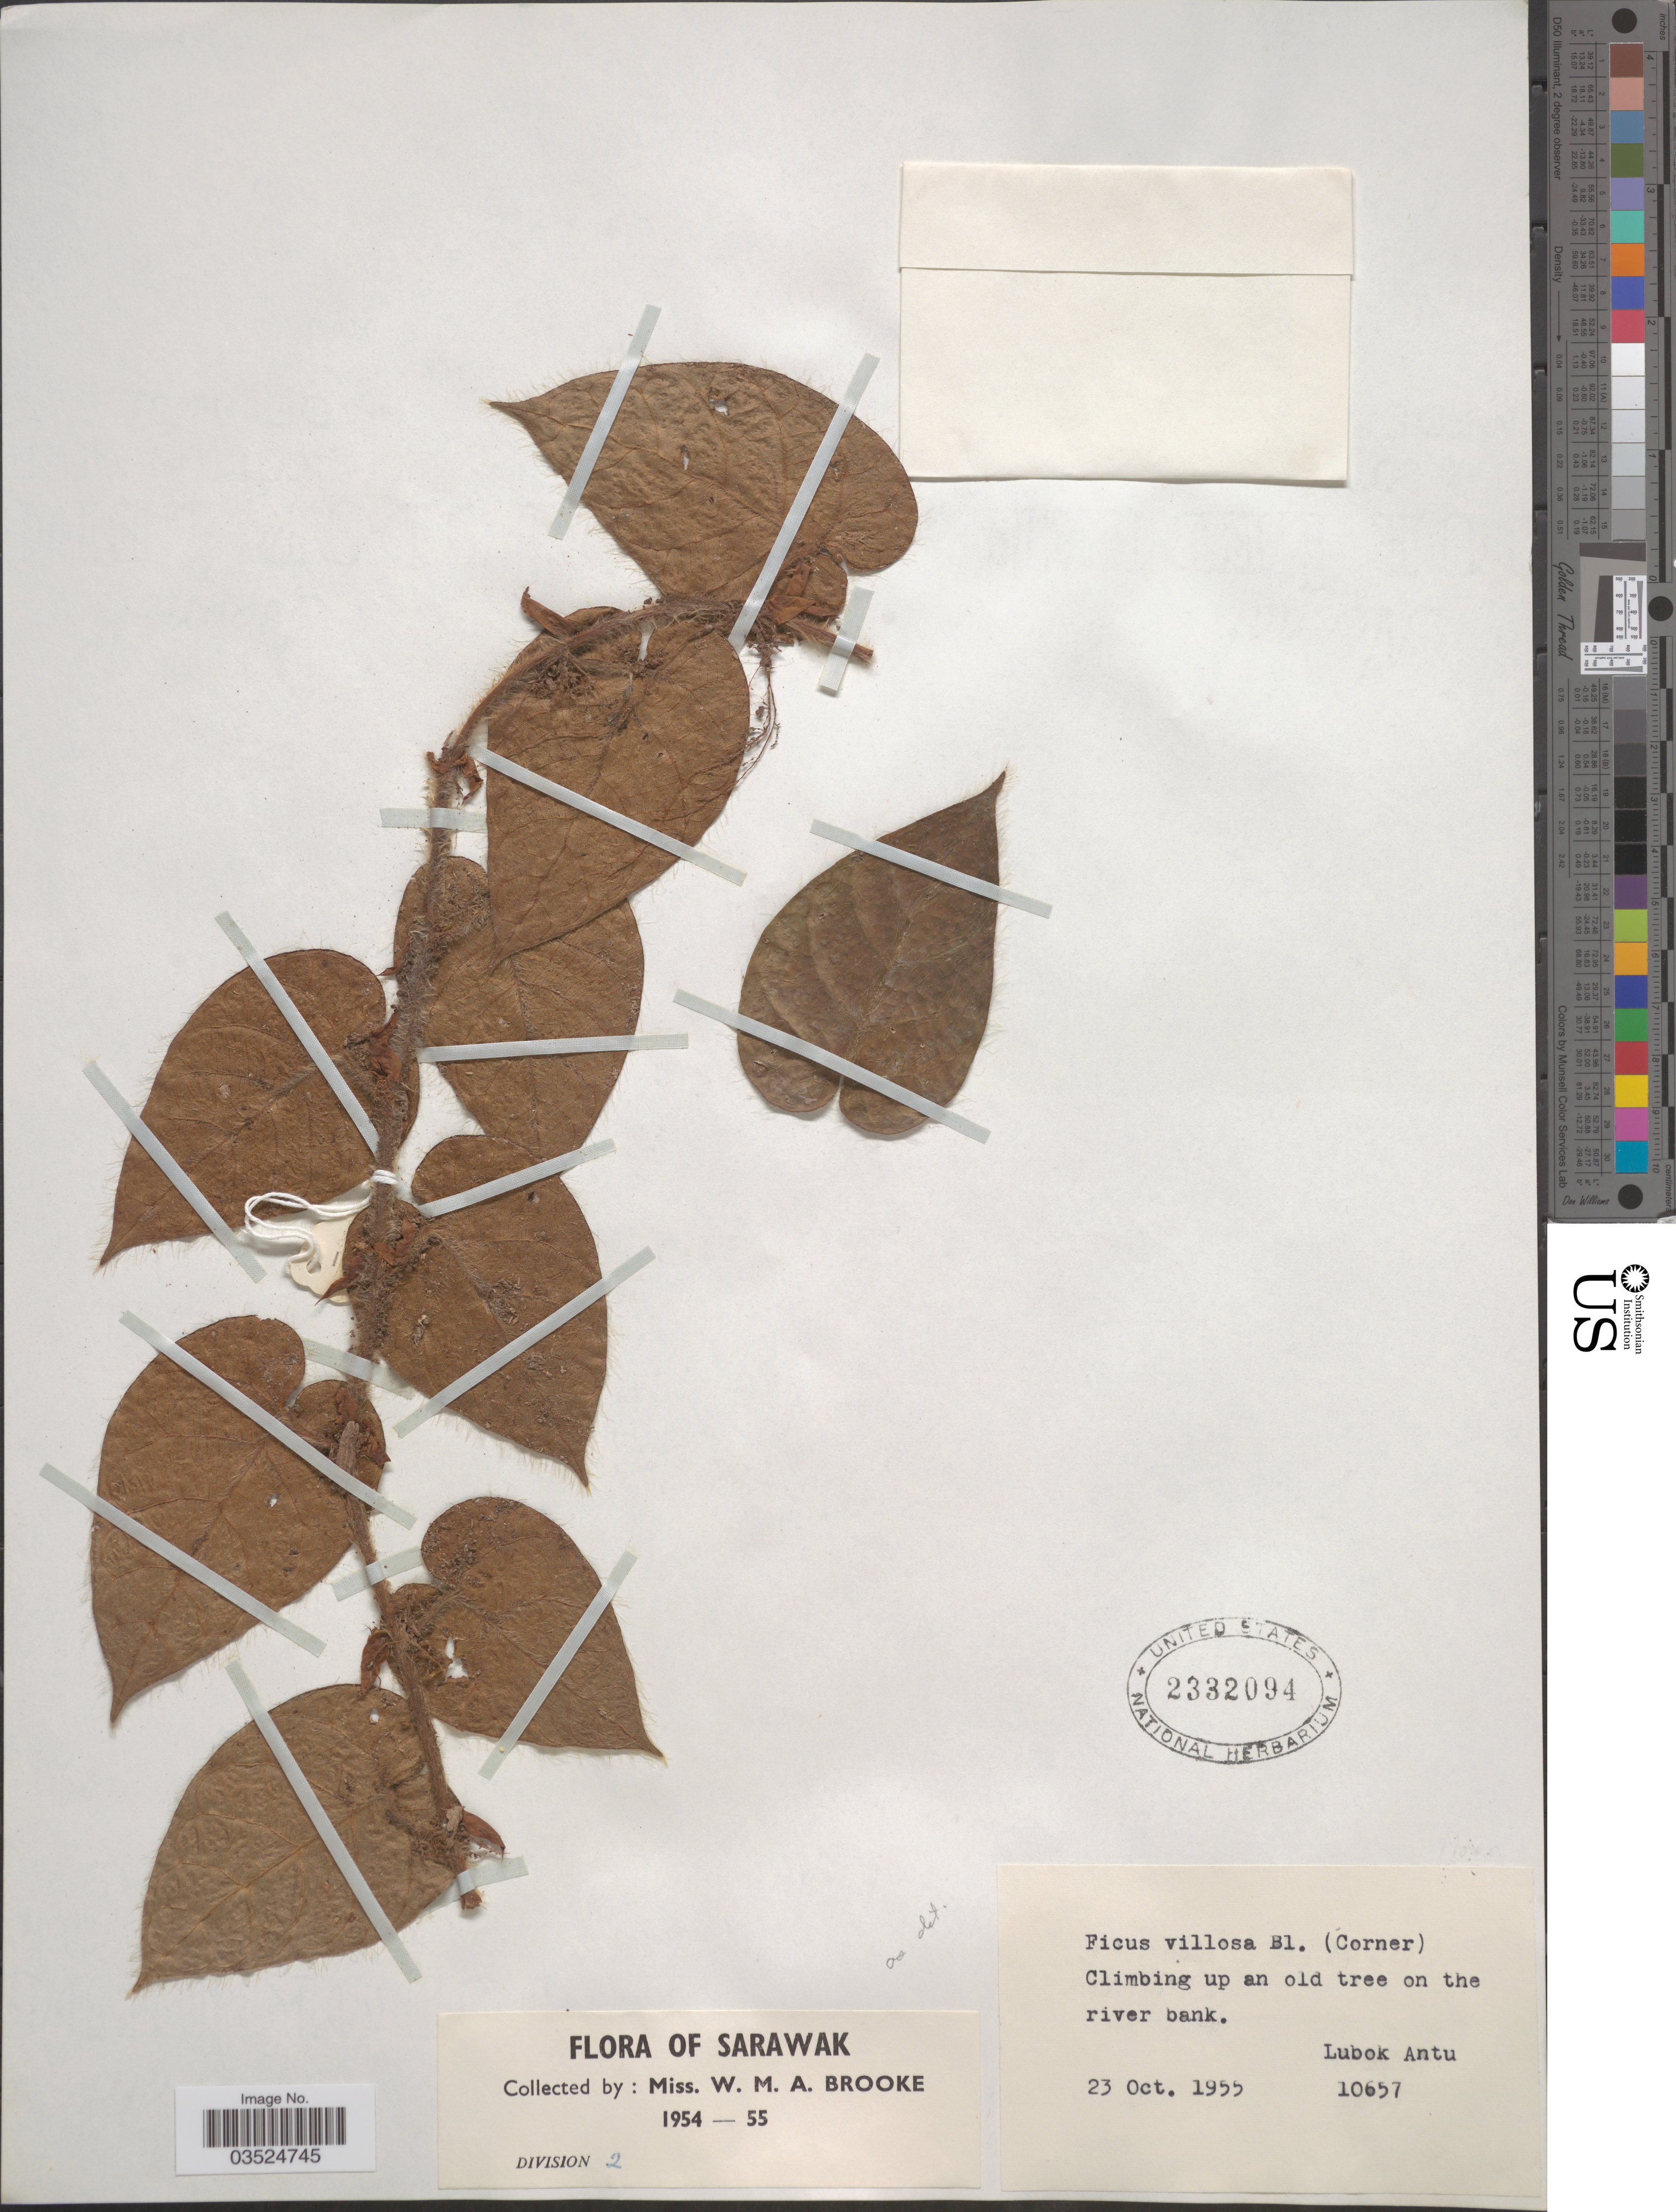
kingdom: Plantae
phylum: Tracheophyta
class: Magnoliopsida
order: Rosales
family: Moraceae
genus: Ficus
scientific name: Ficus villosa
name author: Blume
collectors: W. Brooke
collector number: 10657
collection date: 1955-10-23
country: Malaysia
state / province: Sarawak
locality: Division 2. Lubok Antu.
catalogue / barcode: US 2332094